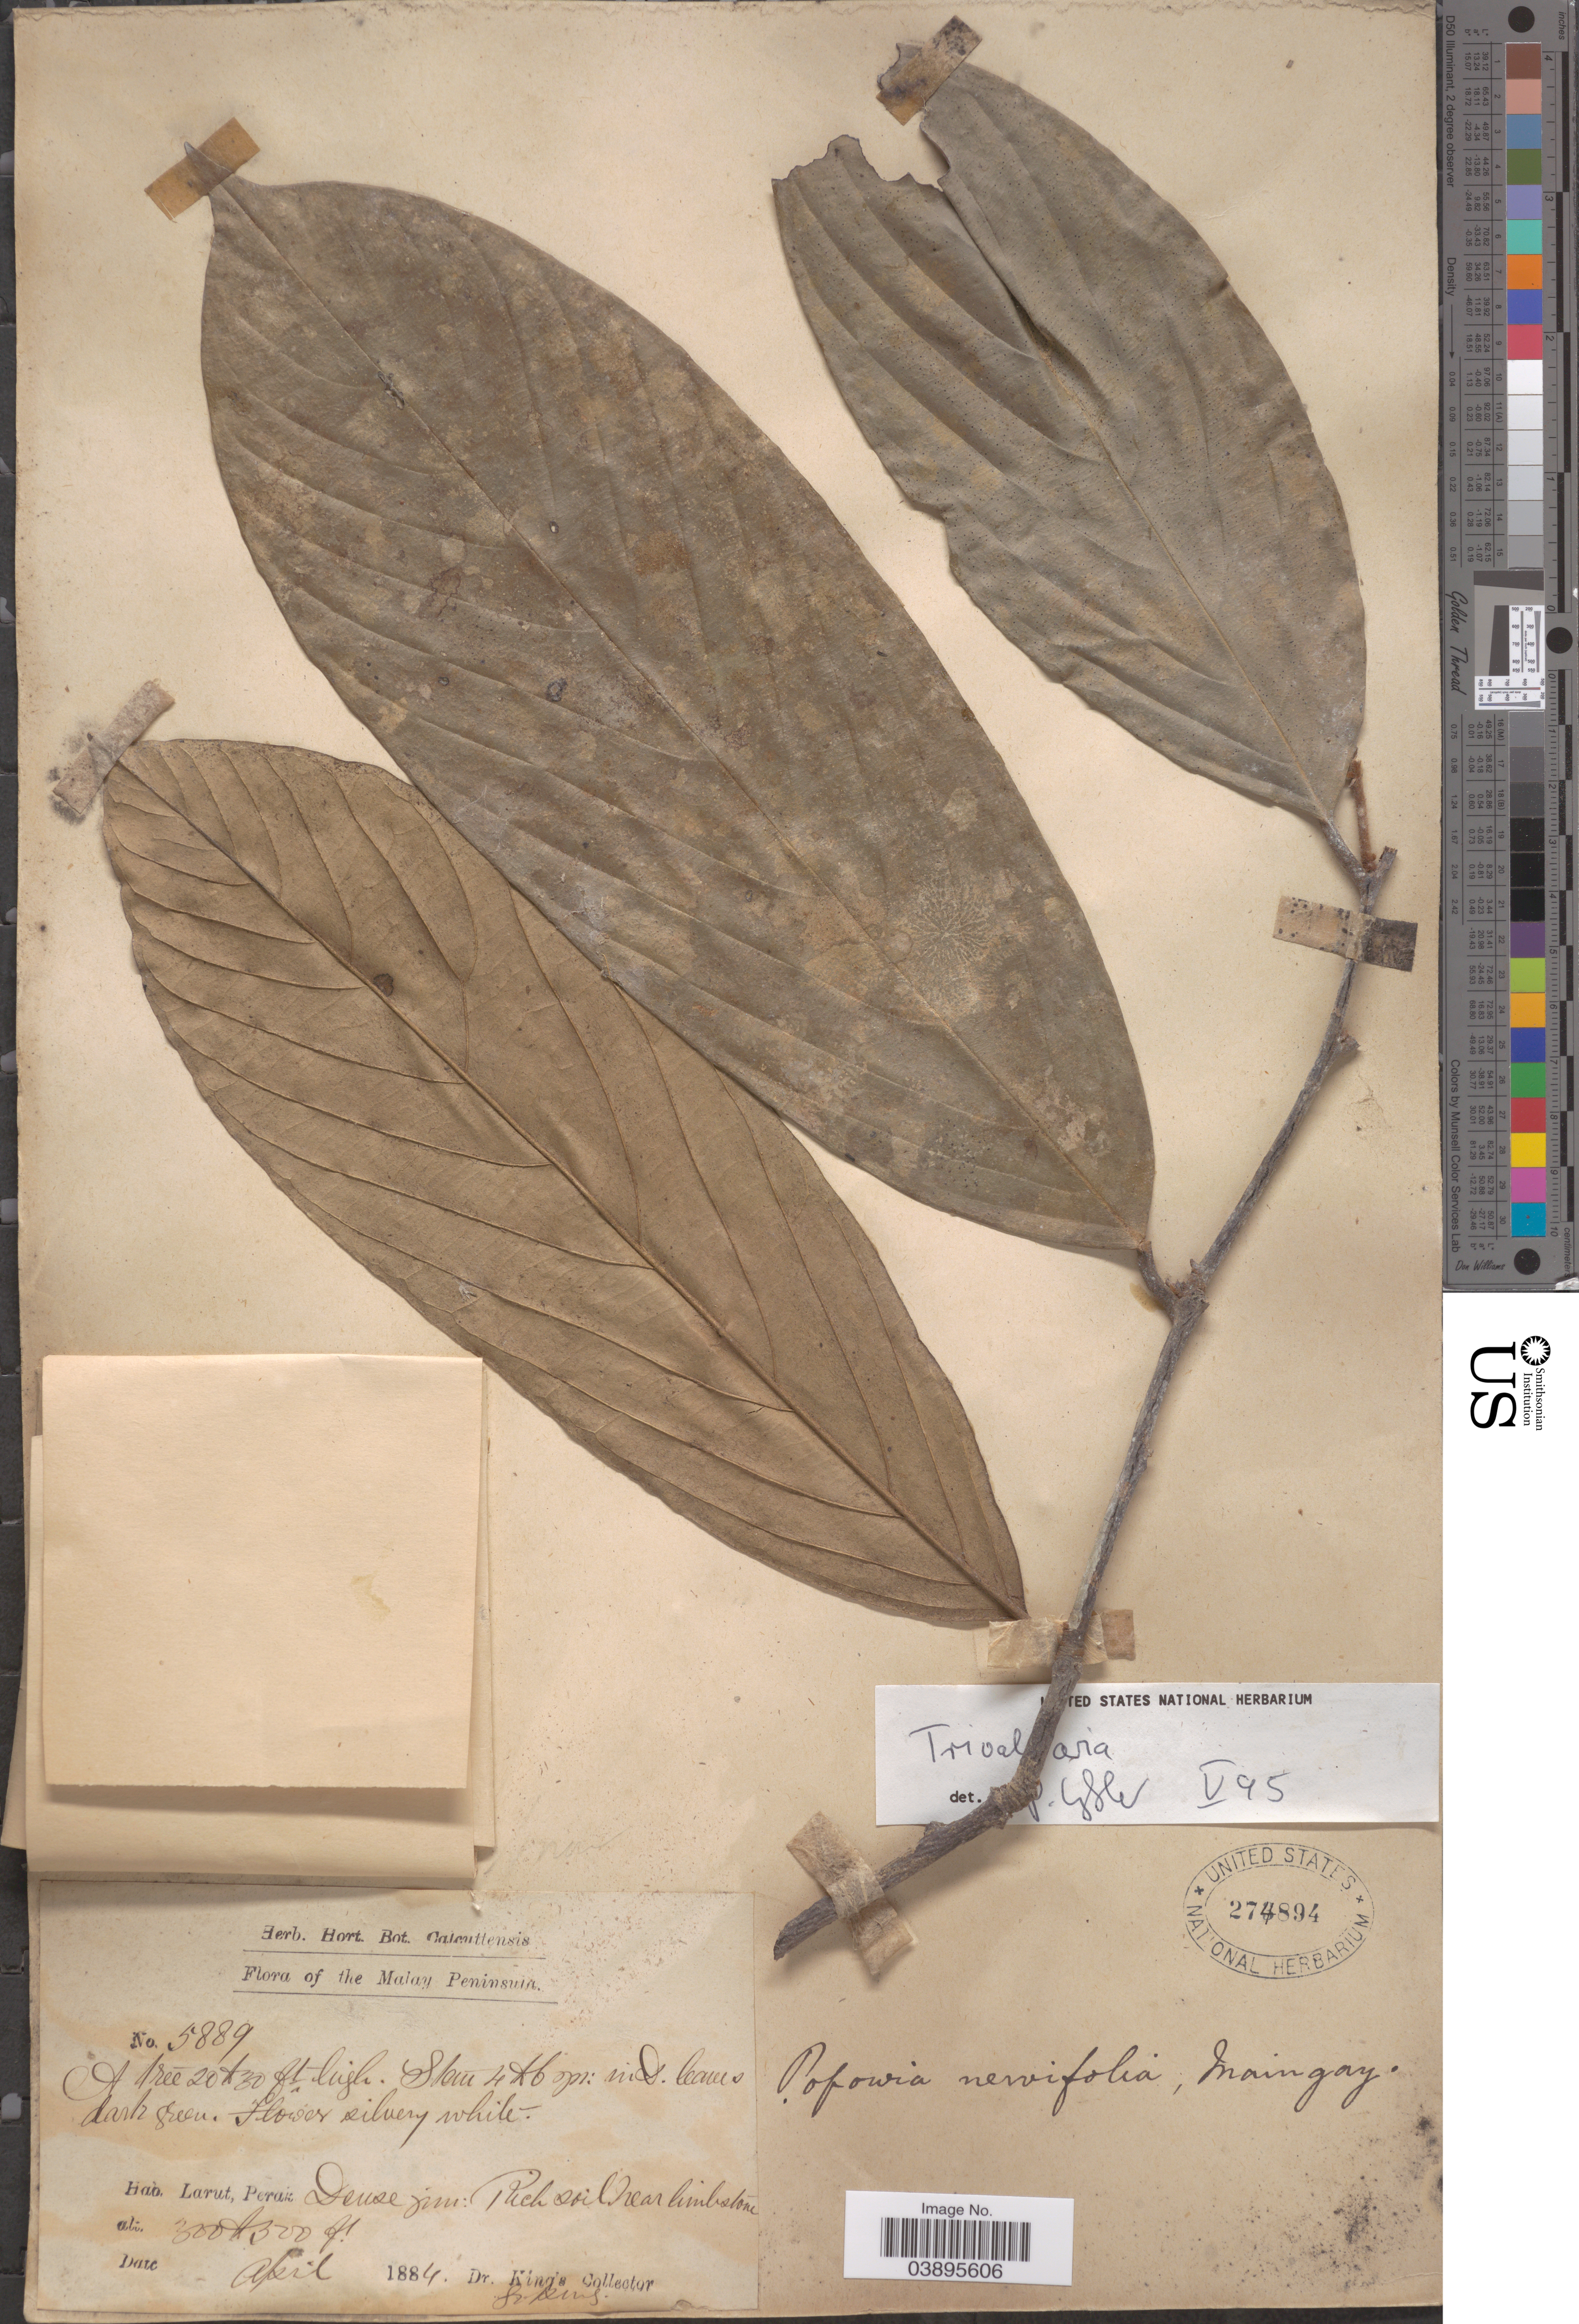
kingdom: Plantae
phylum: Tracheophyta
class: Magnoliopsida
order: Magnoliales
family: Annonaceae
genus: Trivalvaria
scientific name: Trivalvaria macrophylla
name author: (Blume) Miq.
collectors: Dr. King's collector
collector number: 5889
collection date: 1884-04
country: Malaysia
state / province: Perak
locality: The Malay Peninsula. Larut. Near limestone. Goping.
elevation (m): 91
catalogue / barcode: US 274894